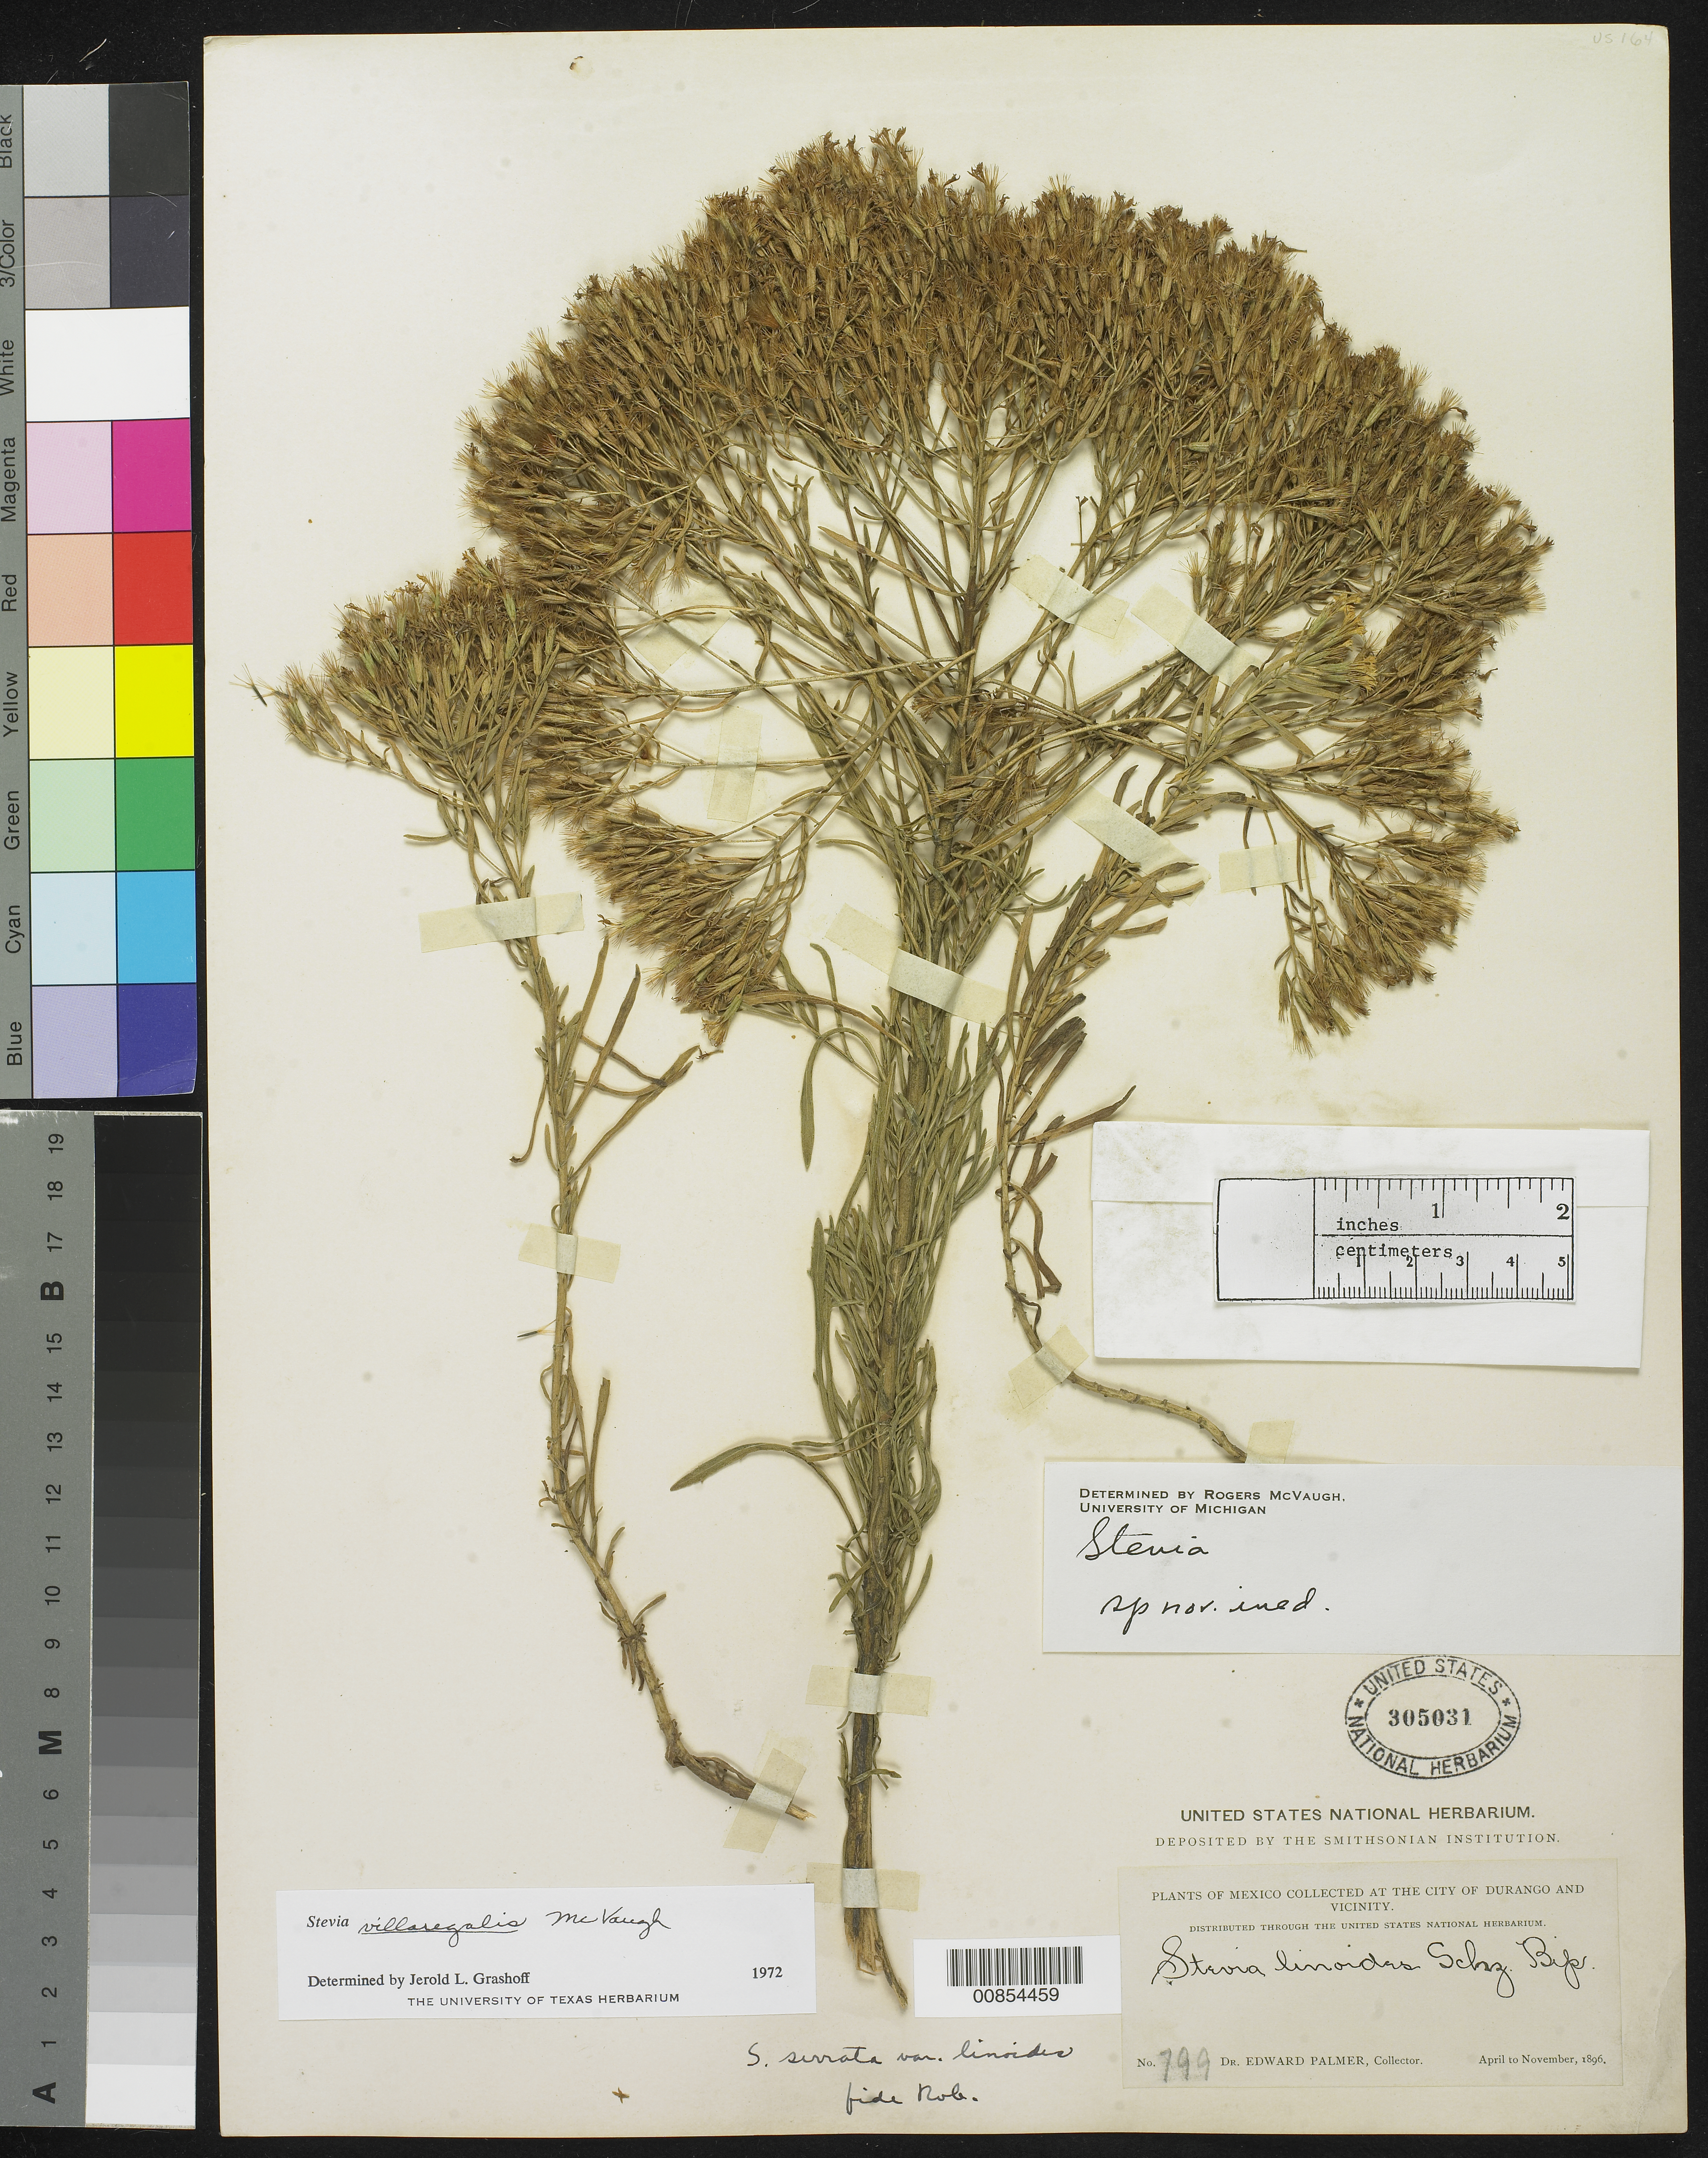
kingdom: Plantae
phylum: Tracheophyta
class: Magnoliopsida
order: Asterales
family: Asteraceae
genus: Stevia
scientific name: Stevia villaregalis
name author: McVaugh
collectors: E. Palmer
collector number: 799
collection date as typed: Apr 1896 to -- Nov 1896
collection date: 1896-04/1896-11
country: Mexico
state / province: Durango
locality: City of Durango and vicinity.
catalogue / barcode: US 305031